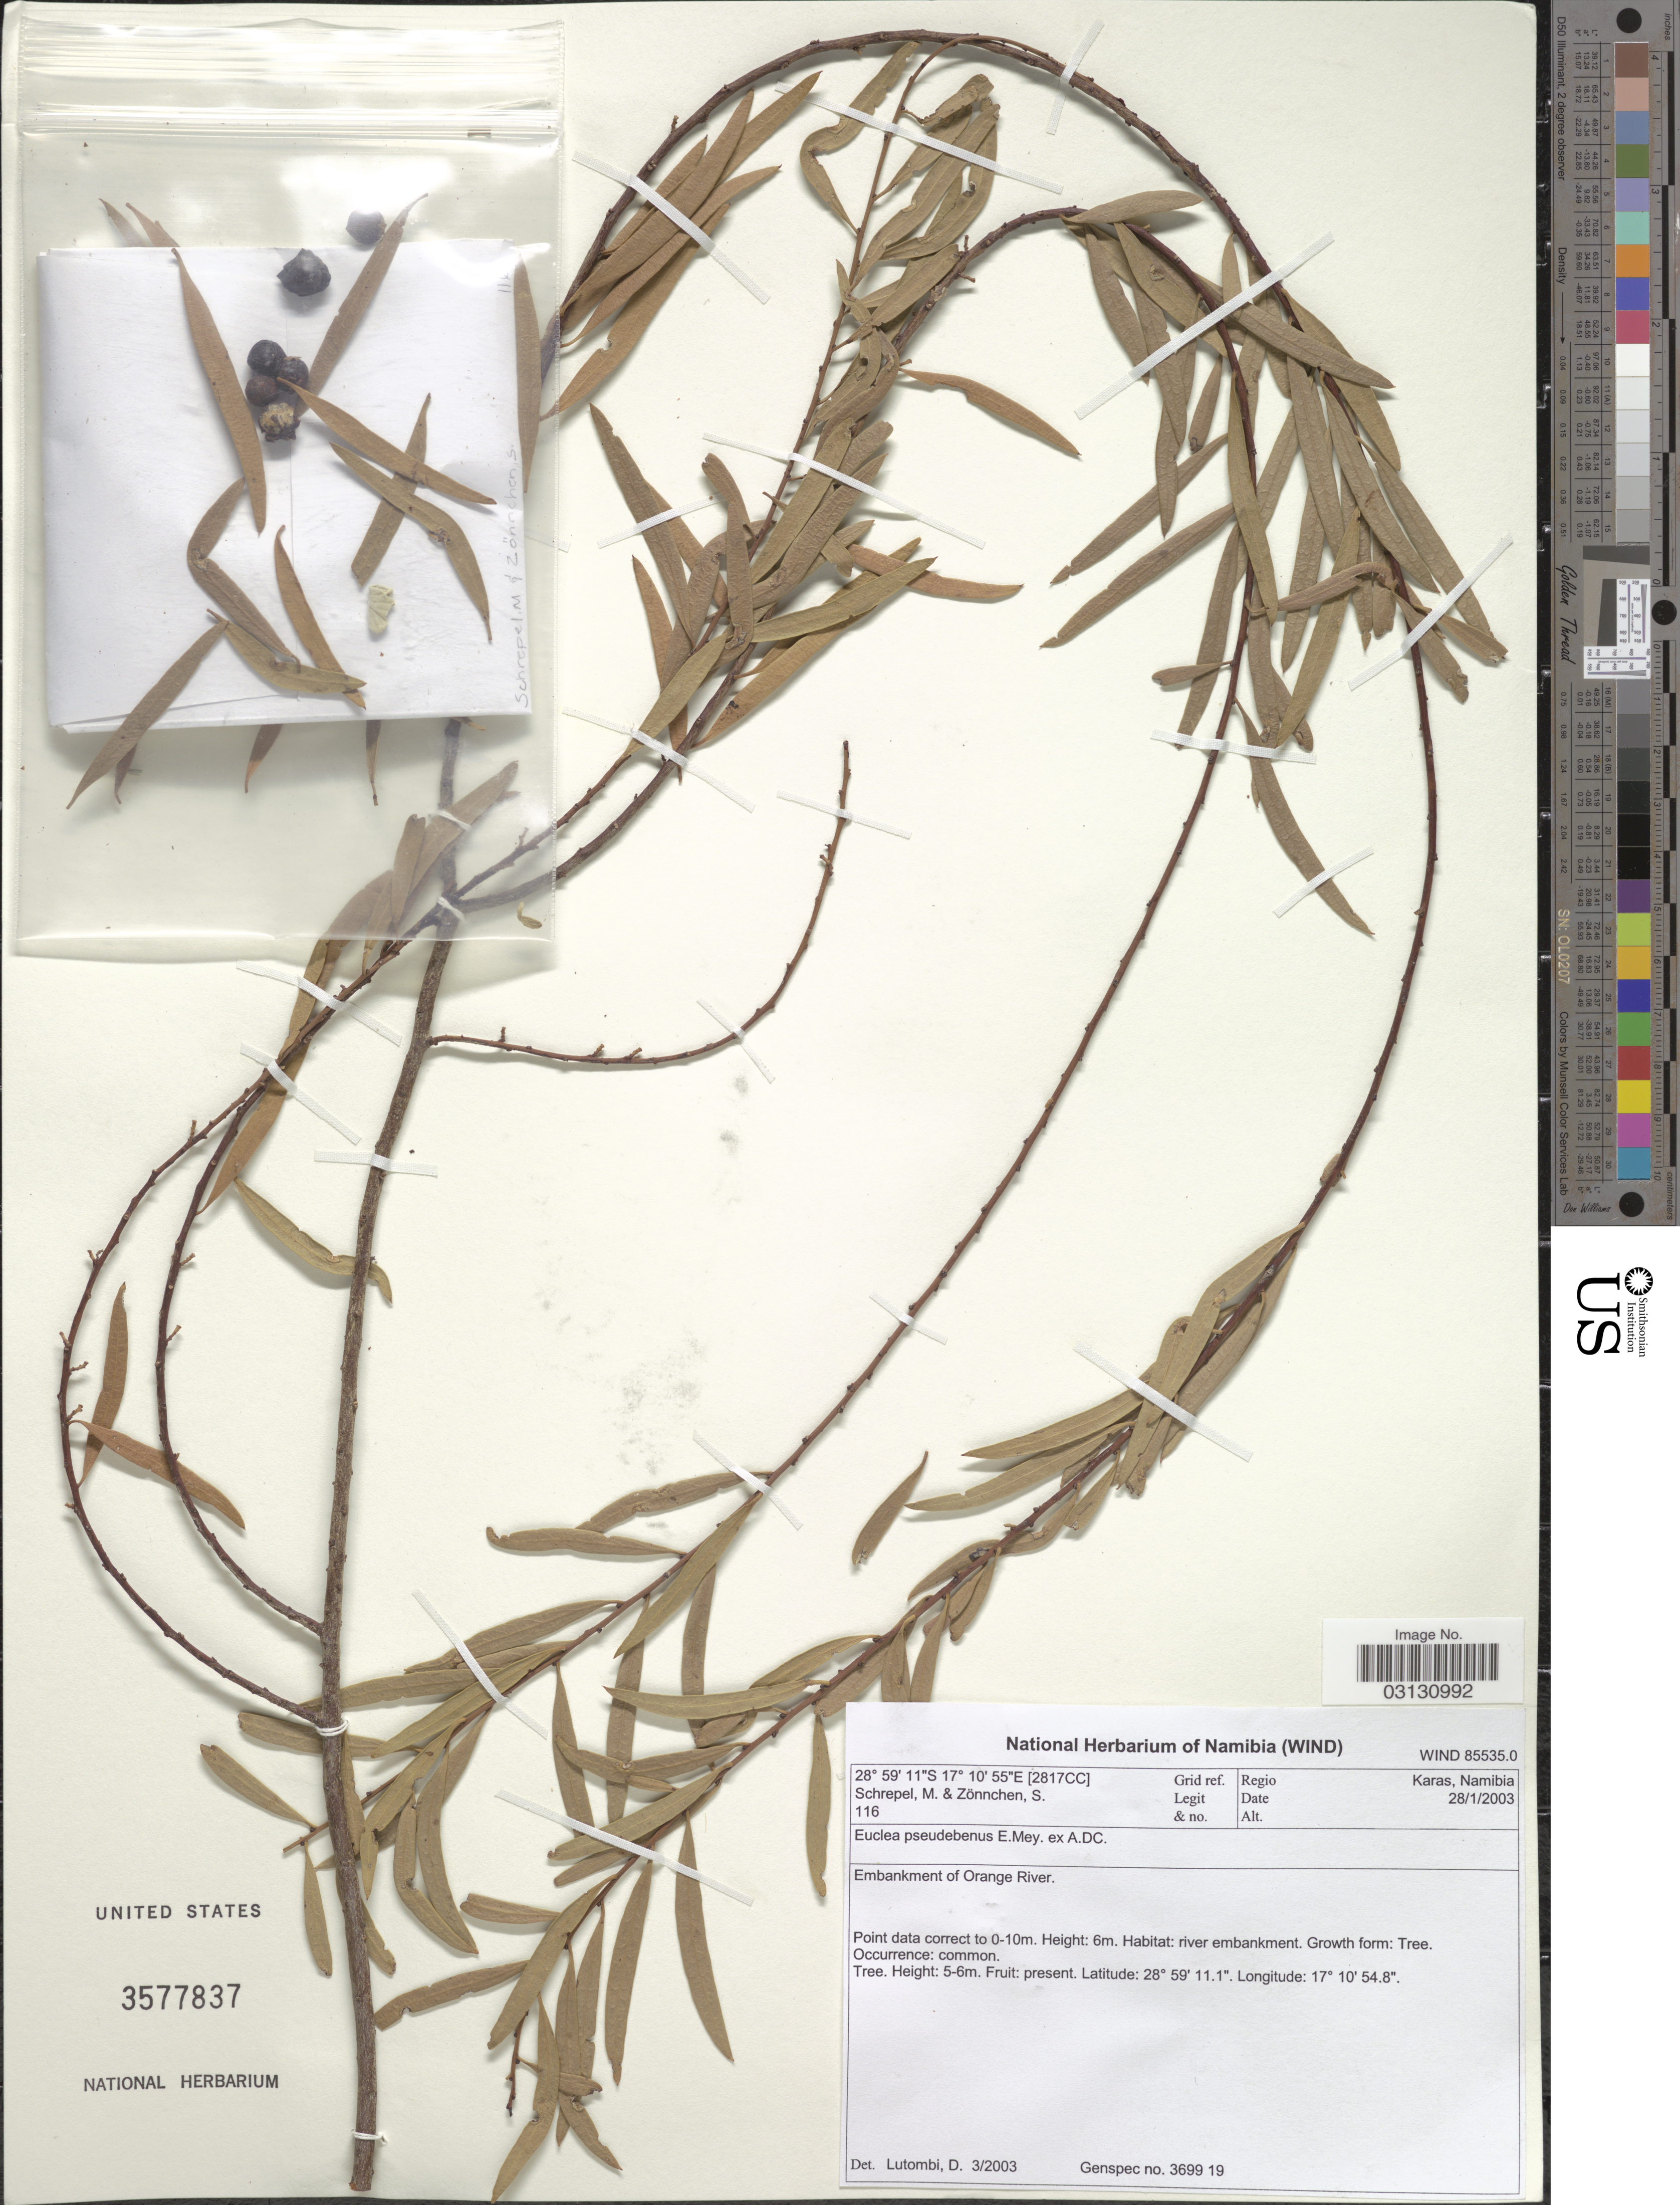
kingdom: Plantae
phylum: Tracheophyta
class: Magnoliopsida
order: Ericales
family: Ebenaceae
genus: Euclea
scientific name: Euclea pseudebenus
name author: E. Mey. ex A. DC.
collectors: M. Schrepel & S. Zonnchen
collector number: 116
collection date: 2003-01-28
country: Namibia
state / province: Karas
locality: [2817CC] Grid ref., Regio Karas, Namibia. Embankment of Orange River.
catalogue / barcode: US 3577837